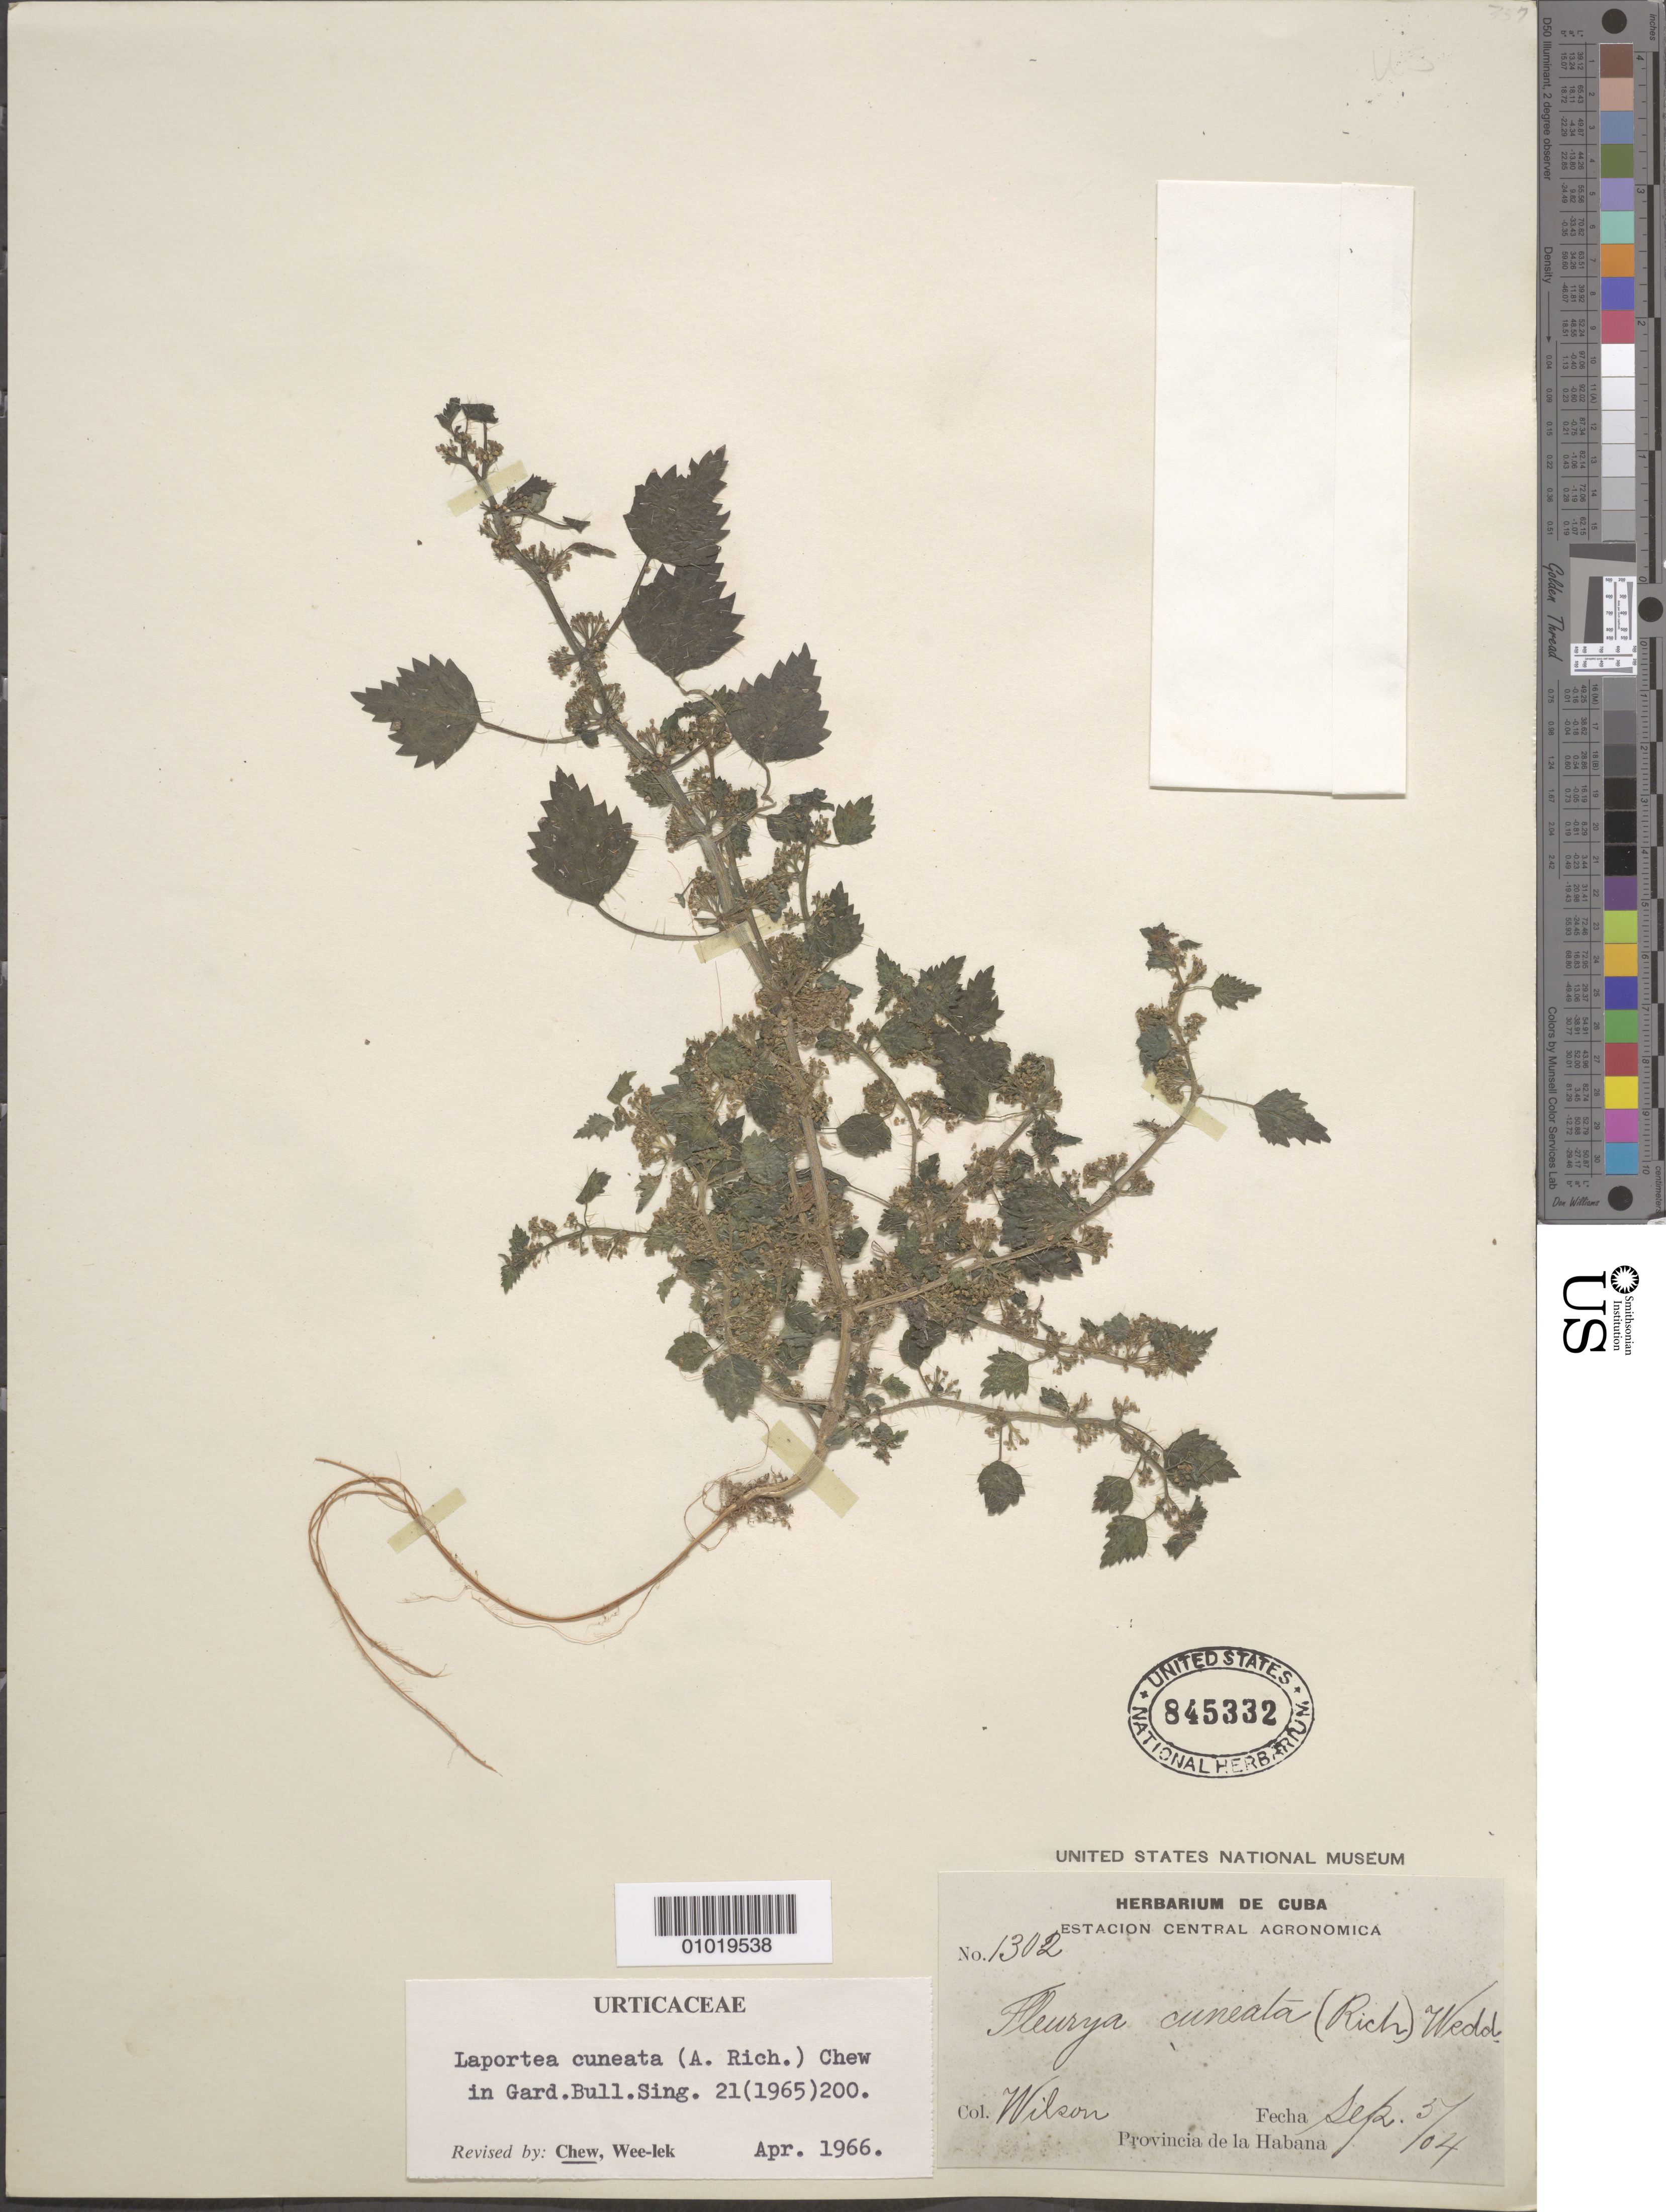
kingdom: Plantae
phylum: Tracheophyta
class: Magnoliopsida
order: Rosales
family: Urticaceae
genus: Laportea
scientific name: Laportea cuneata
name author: (A. Rich.) Chew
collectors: -- Wilson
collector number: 1302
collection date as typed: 05 Sep 1804 or 05 Sep 1904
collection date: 1804-09-05 or 1904-09-05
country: Cuba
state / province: La Habana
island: Cuba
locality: Estacion Central Agronomica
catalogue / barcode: US 845332